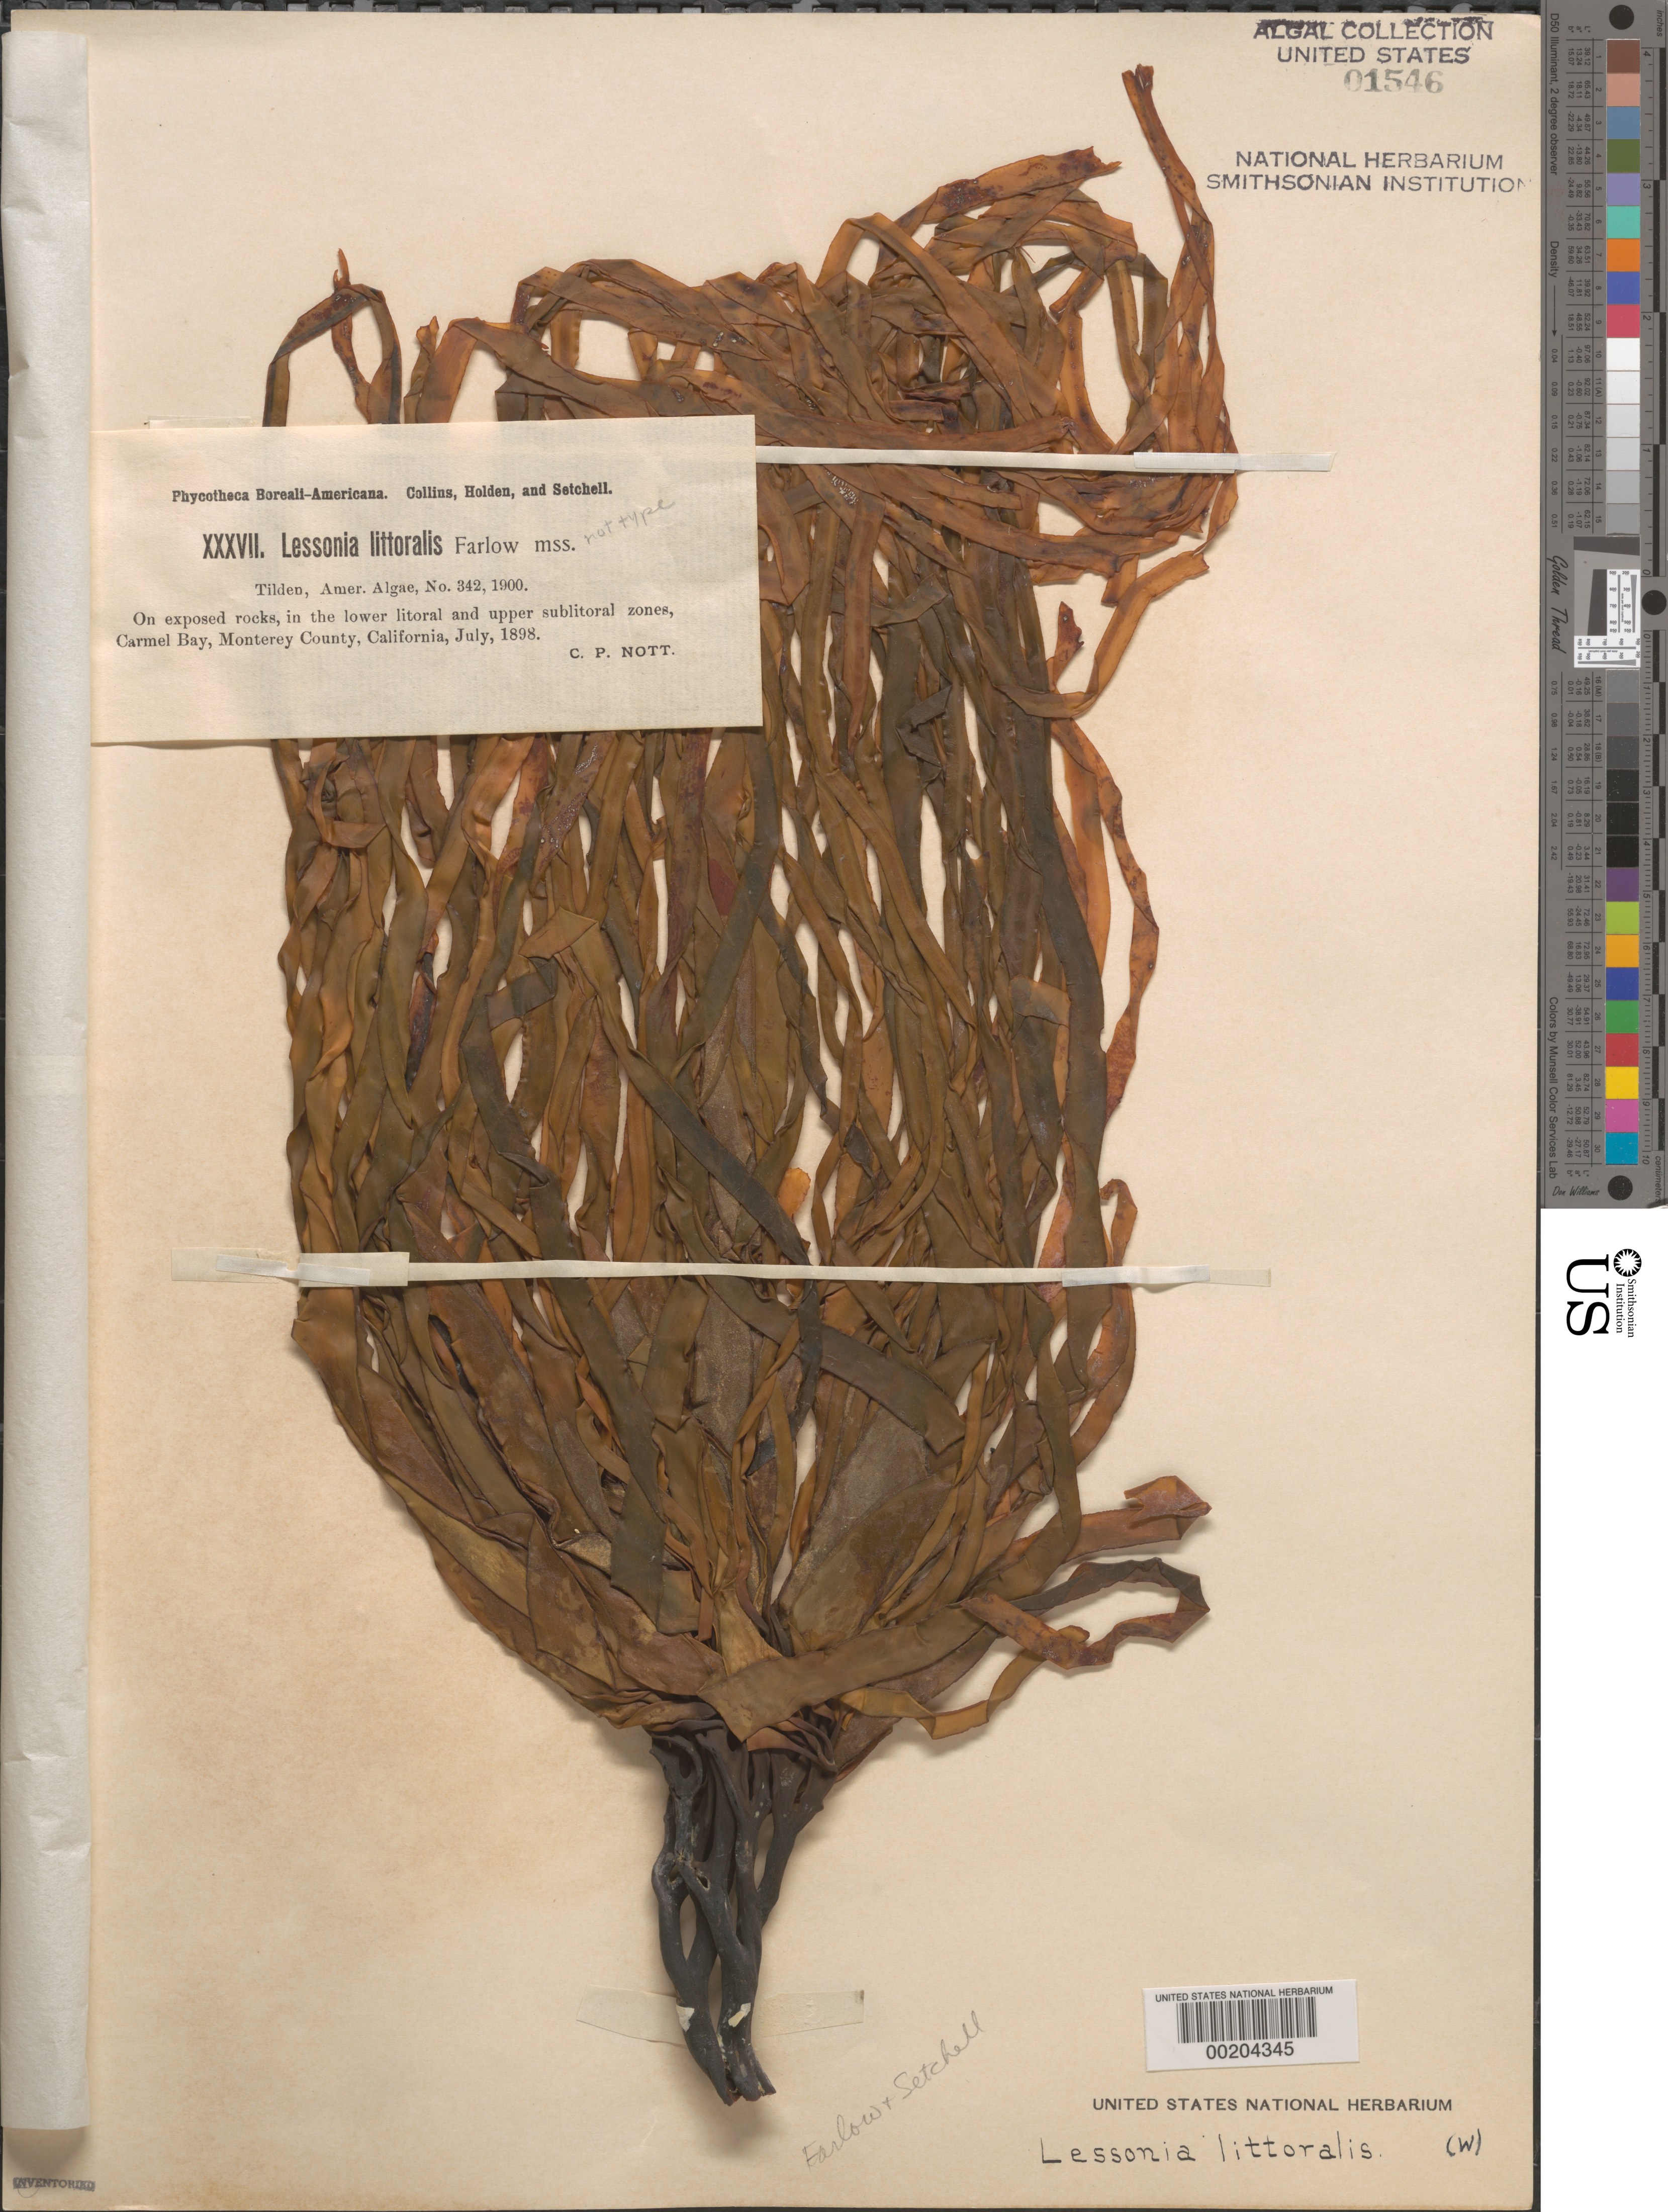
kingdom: Chromista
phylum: Ochrophyta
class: Phaeophyceae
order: Laminariales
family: Alariaceae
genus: Lessoniopsis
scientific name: Lessoniopsis littoralis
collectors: C. Nott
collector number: PB-A Xxxvii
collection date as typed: Jul 1898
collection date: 1898-07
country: United States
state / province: California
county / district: Monterey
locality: Carmel Bay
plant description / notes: Collins, Holden & Setchell, Phycotheca Boreali-Americana, Fasc. B, 1901, as Lessonia littoralis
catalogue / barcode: US 1546